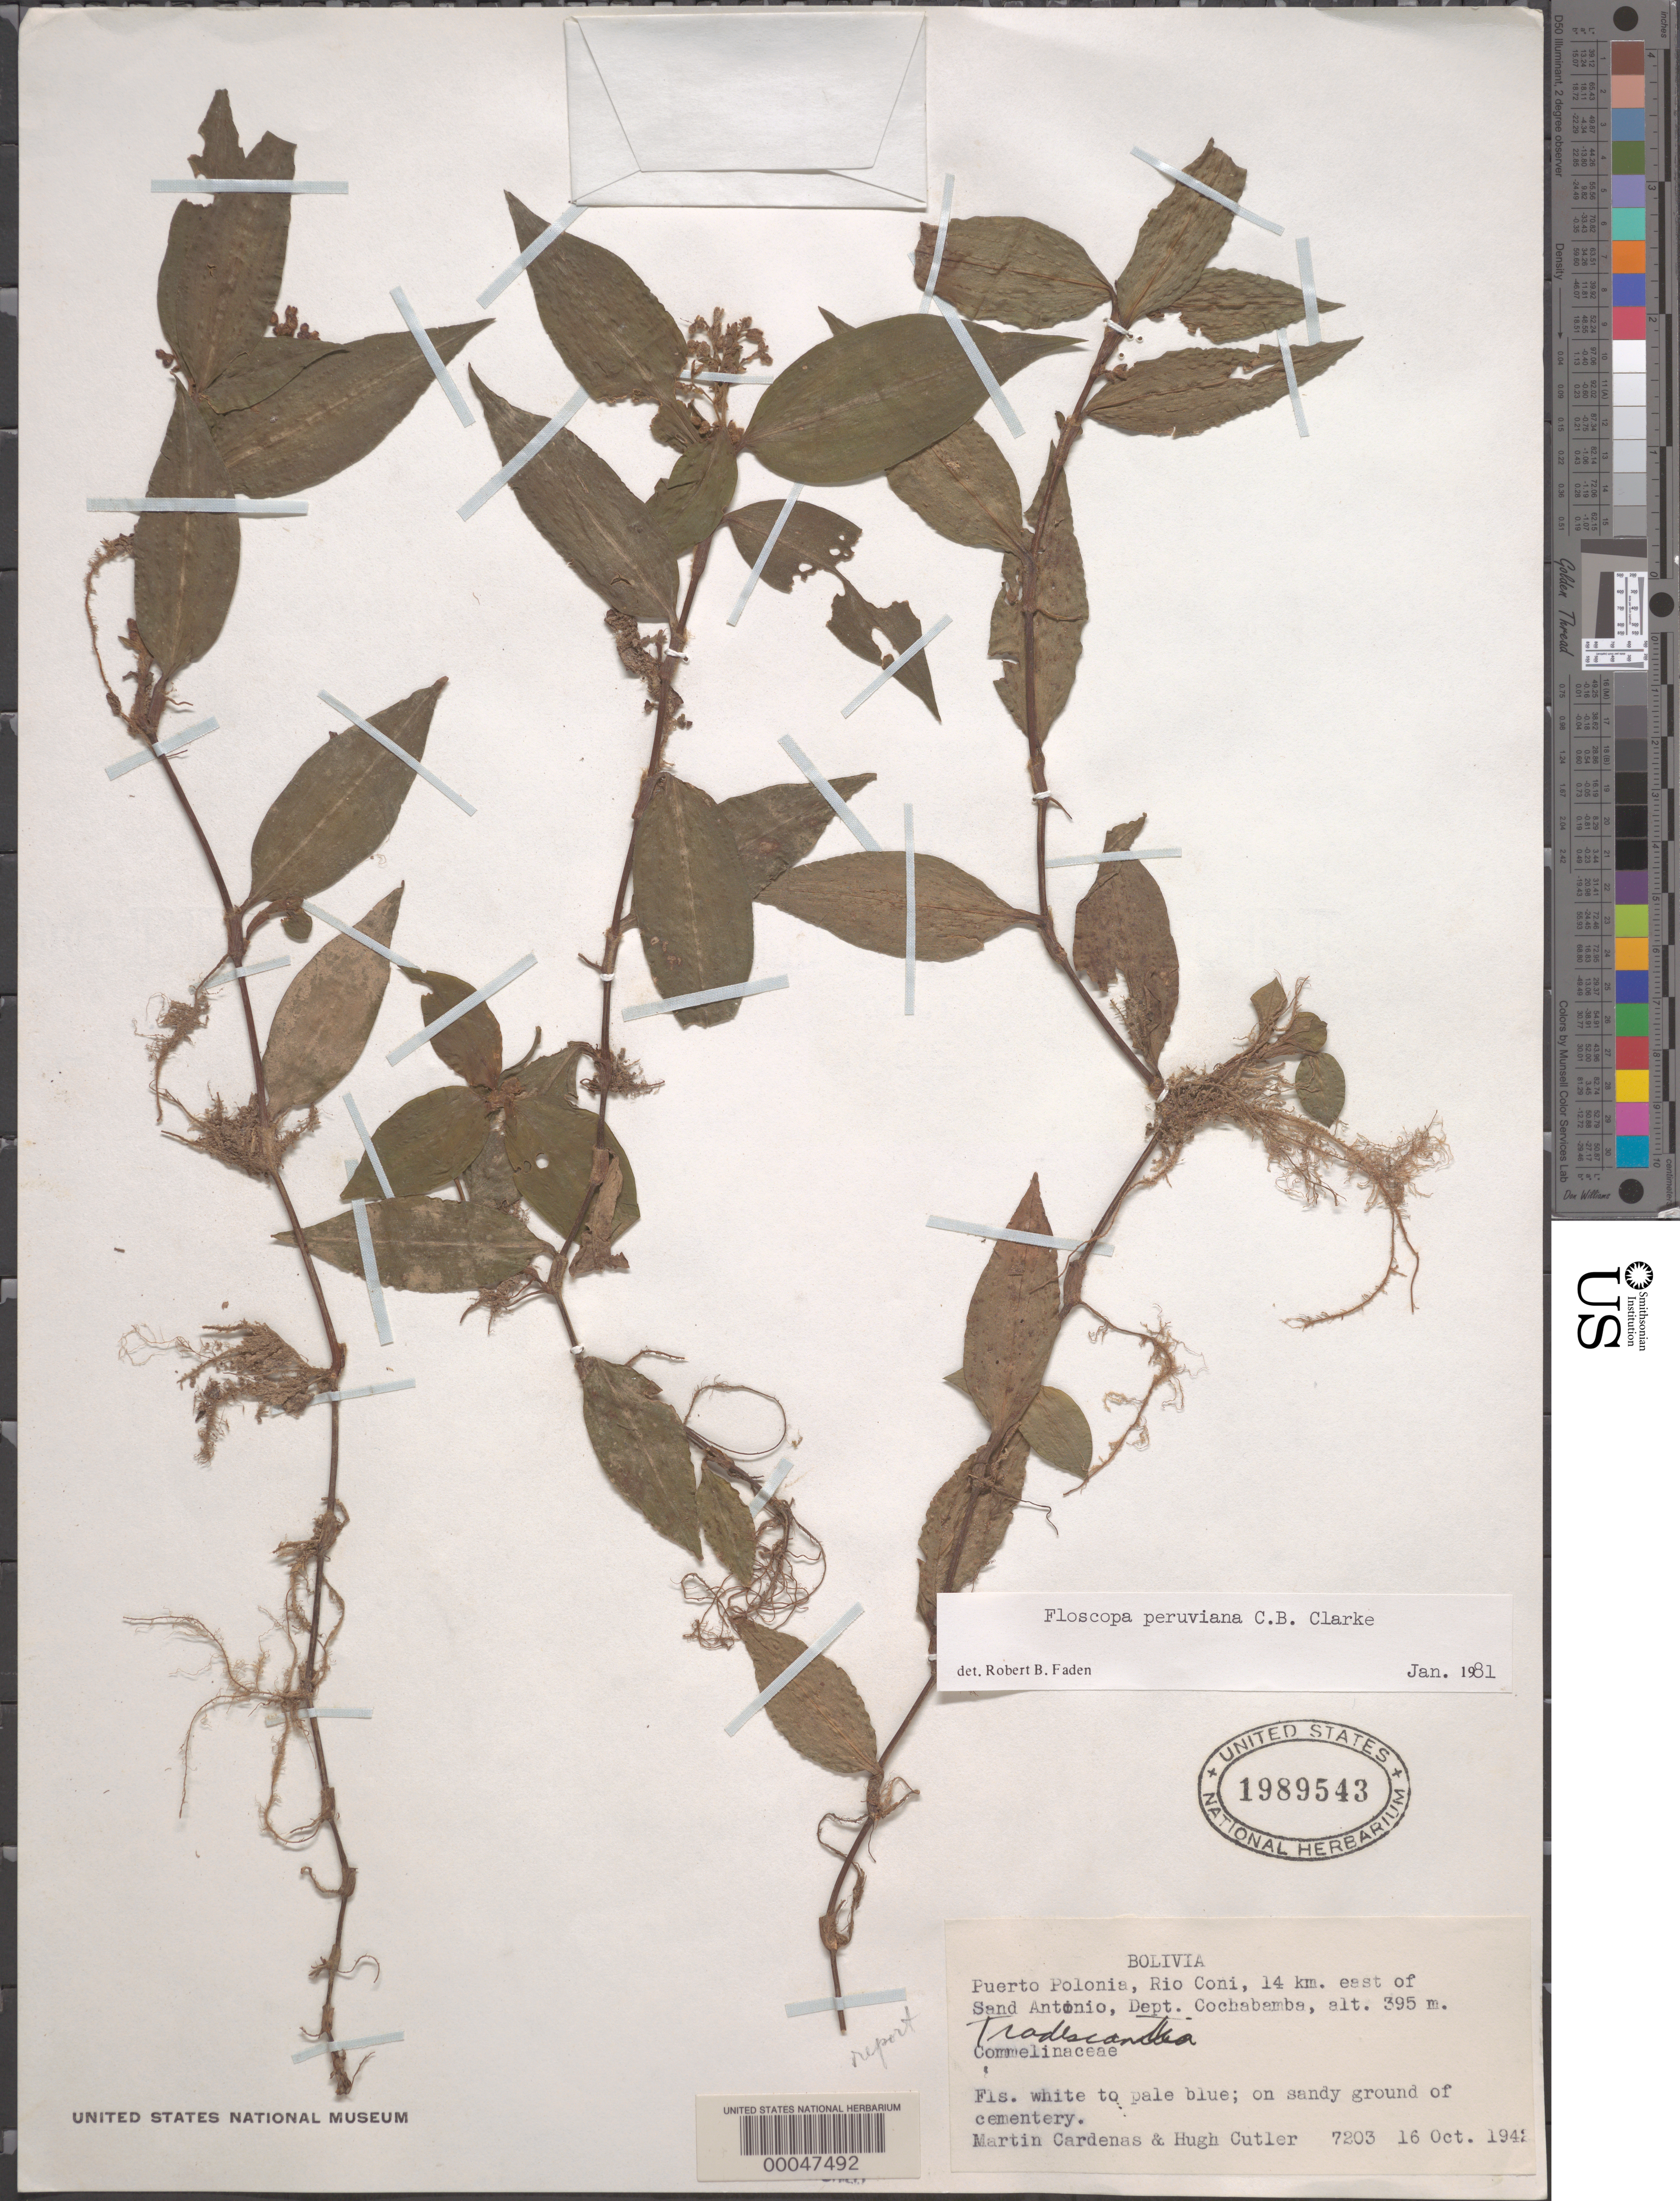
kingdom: Plantae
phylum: Tracheophyta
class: Liliopsida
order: Commelinales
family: Commelinaceae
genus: Floscopa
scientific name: Floscopa peruviana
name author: Hassk. ex C.B. Clarke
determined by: Faden, Robert B., (US), Smithsonian Institution - National Museum of Natural History (UNITED STATES)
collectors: M. Cárdenas & H. C. Cutler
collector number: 7203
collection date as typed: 16 Oct 1942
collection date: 1942-10-16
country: Bolivia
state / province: Cochabamba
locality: Puerto Polonia, Rio COne, 14 km E of San Antonia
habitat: Sandy soil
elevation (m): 395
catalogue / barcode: US 1989543